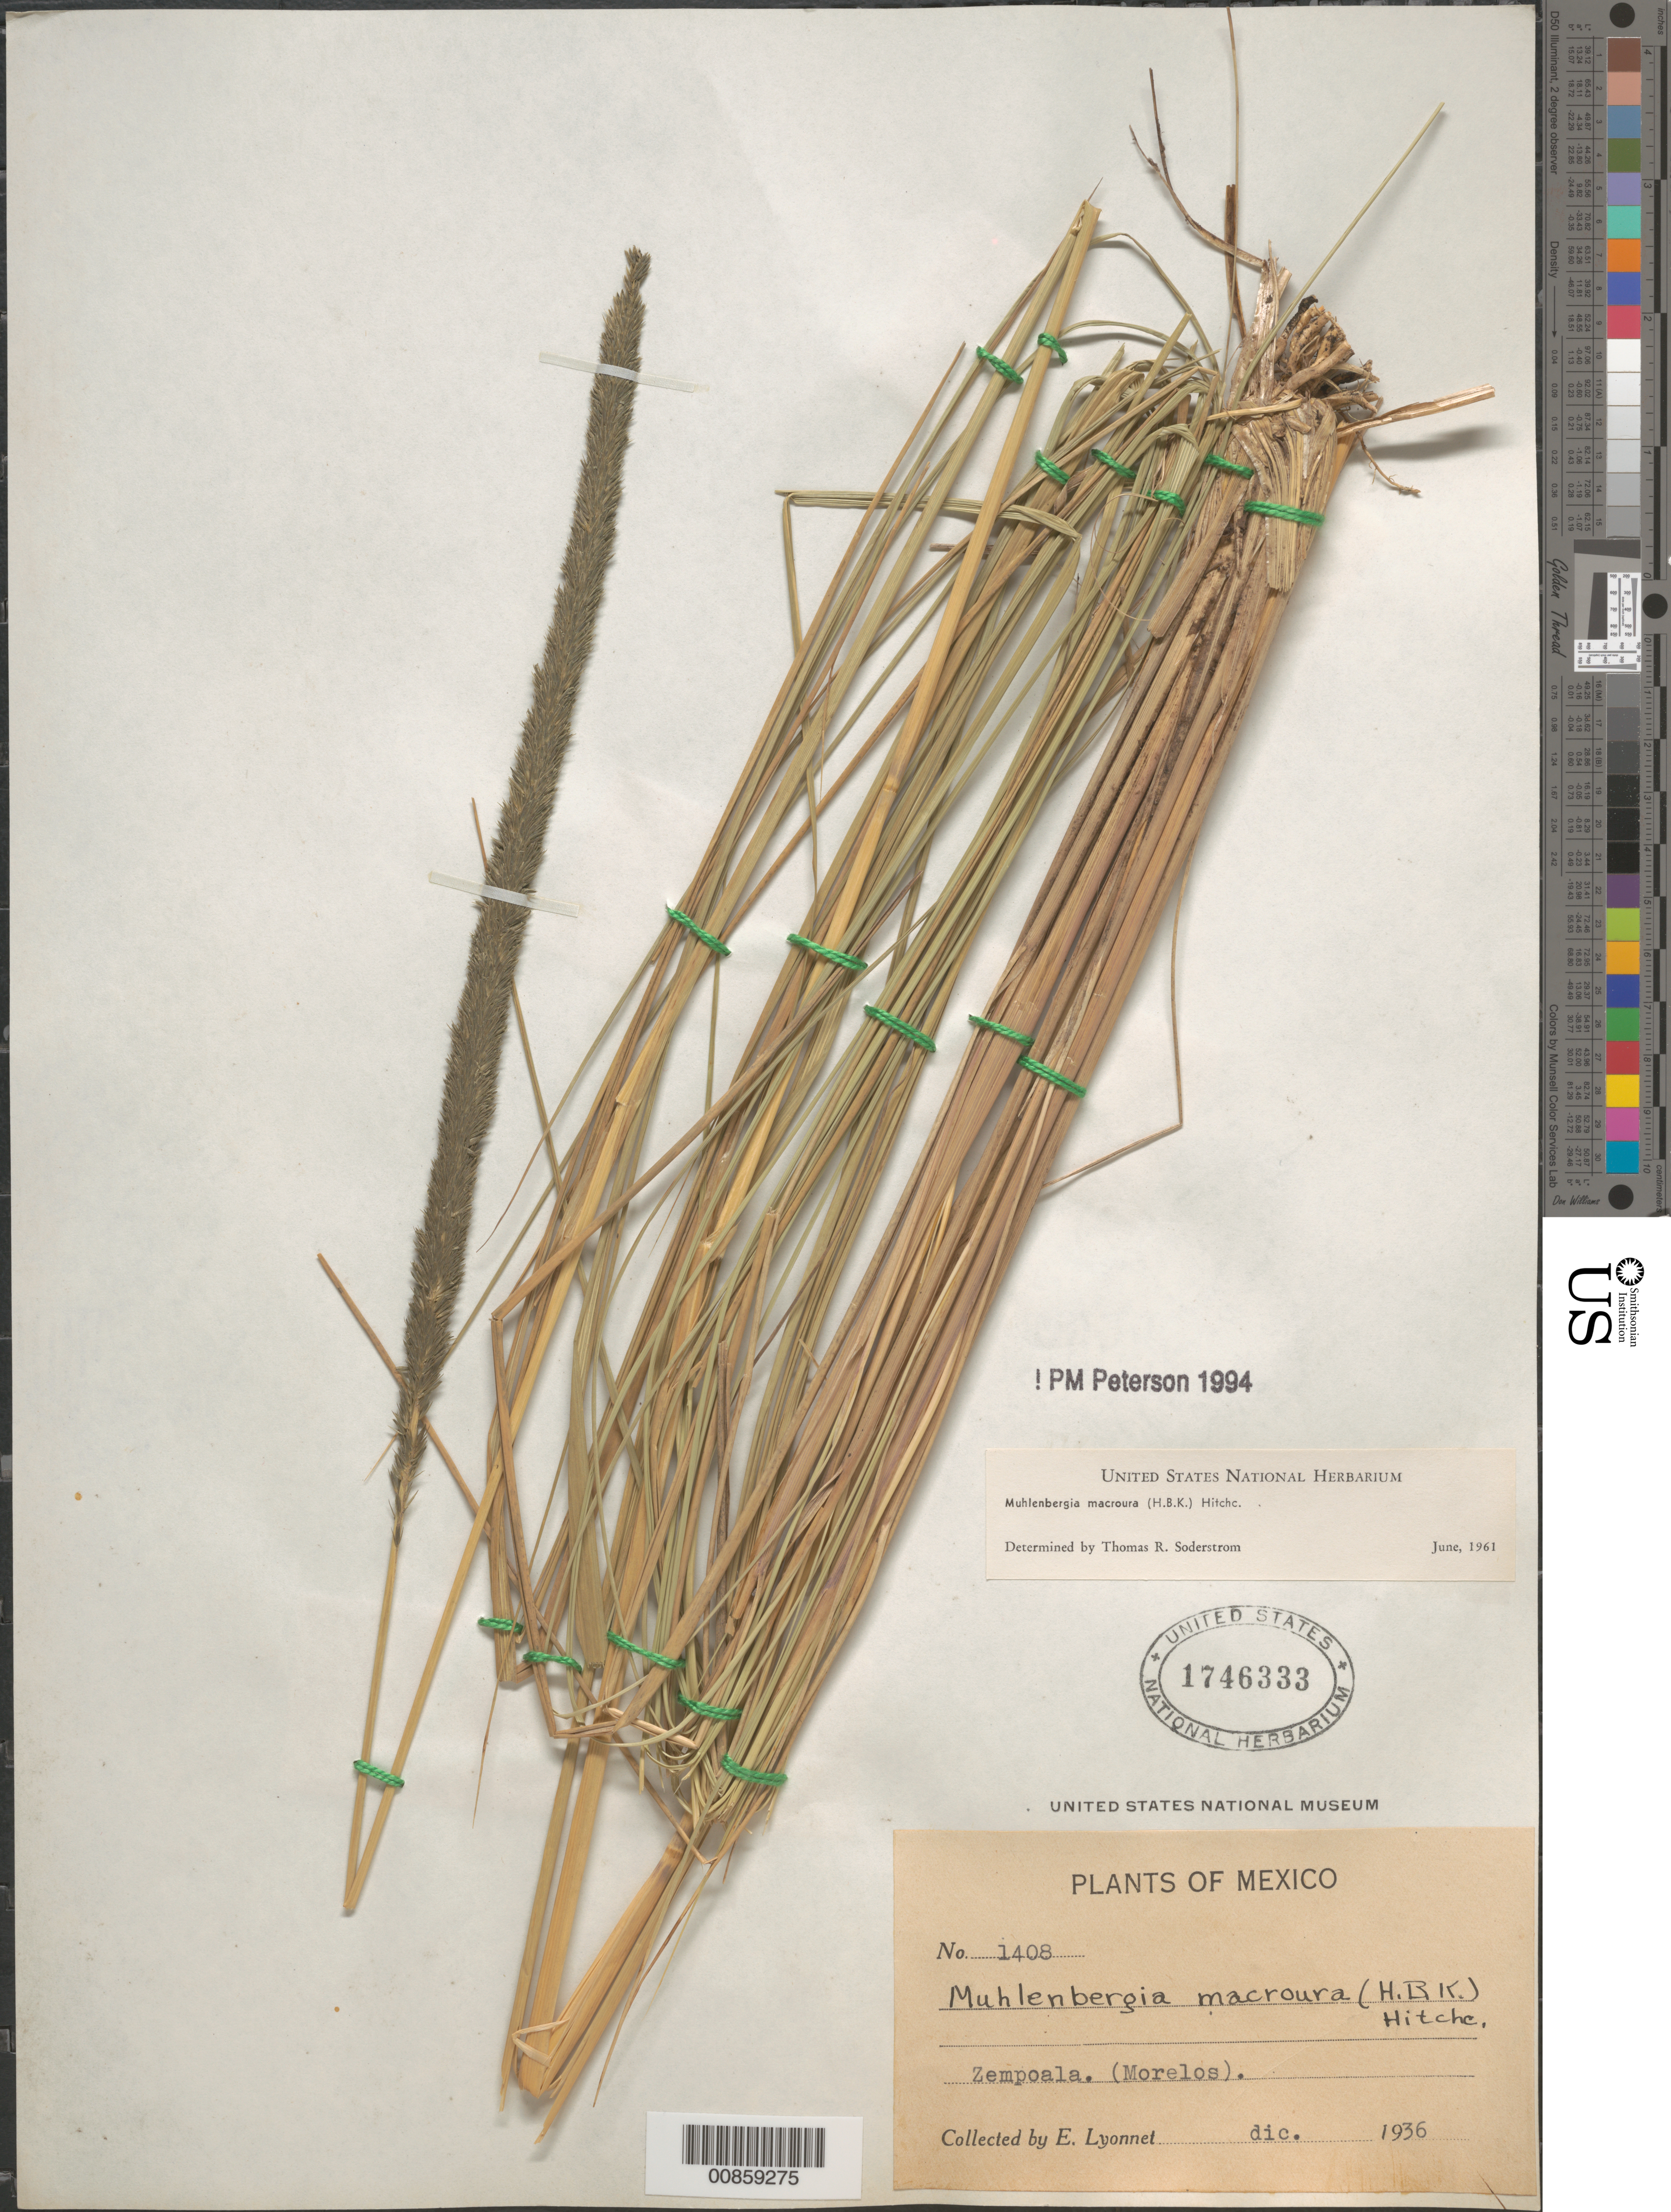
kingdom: Plantae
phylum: Tracheophyta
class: Liliopsida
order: Poales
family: Poaceae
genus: Muhlenbergia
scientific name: Muhlenbergia macroura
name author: (Kunth) Hitchc.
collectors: Bro. E. Lyonnet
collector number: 1408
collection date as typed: Dec 1936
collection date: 1936-12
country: Mexico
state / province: Morelos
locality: Zempoala, Mor.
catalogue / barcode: US 1746333